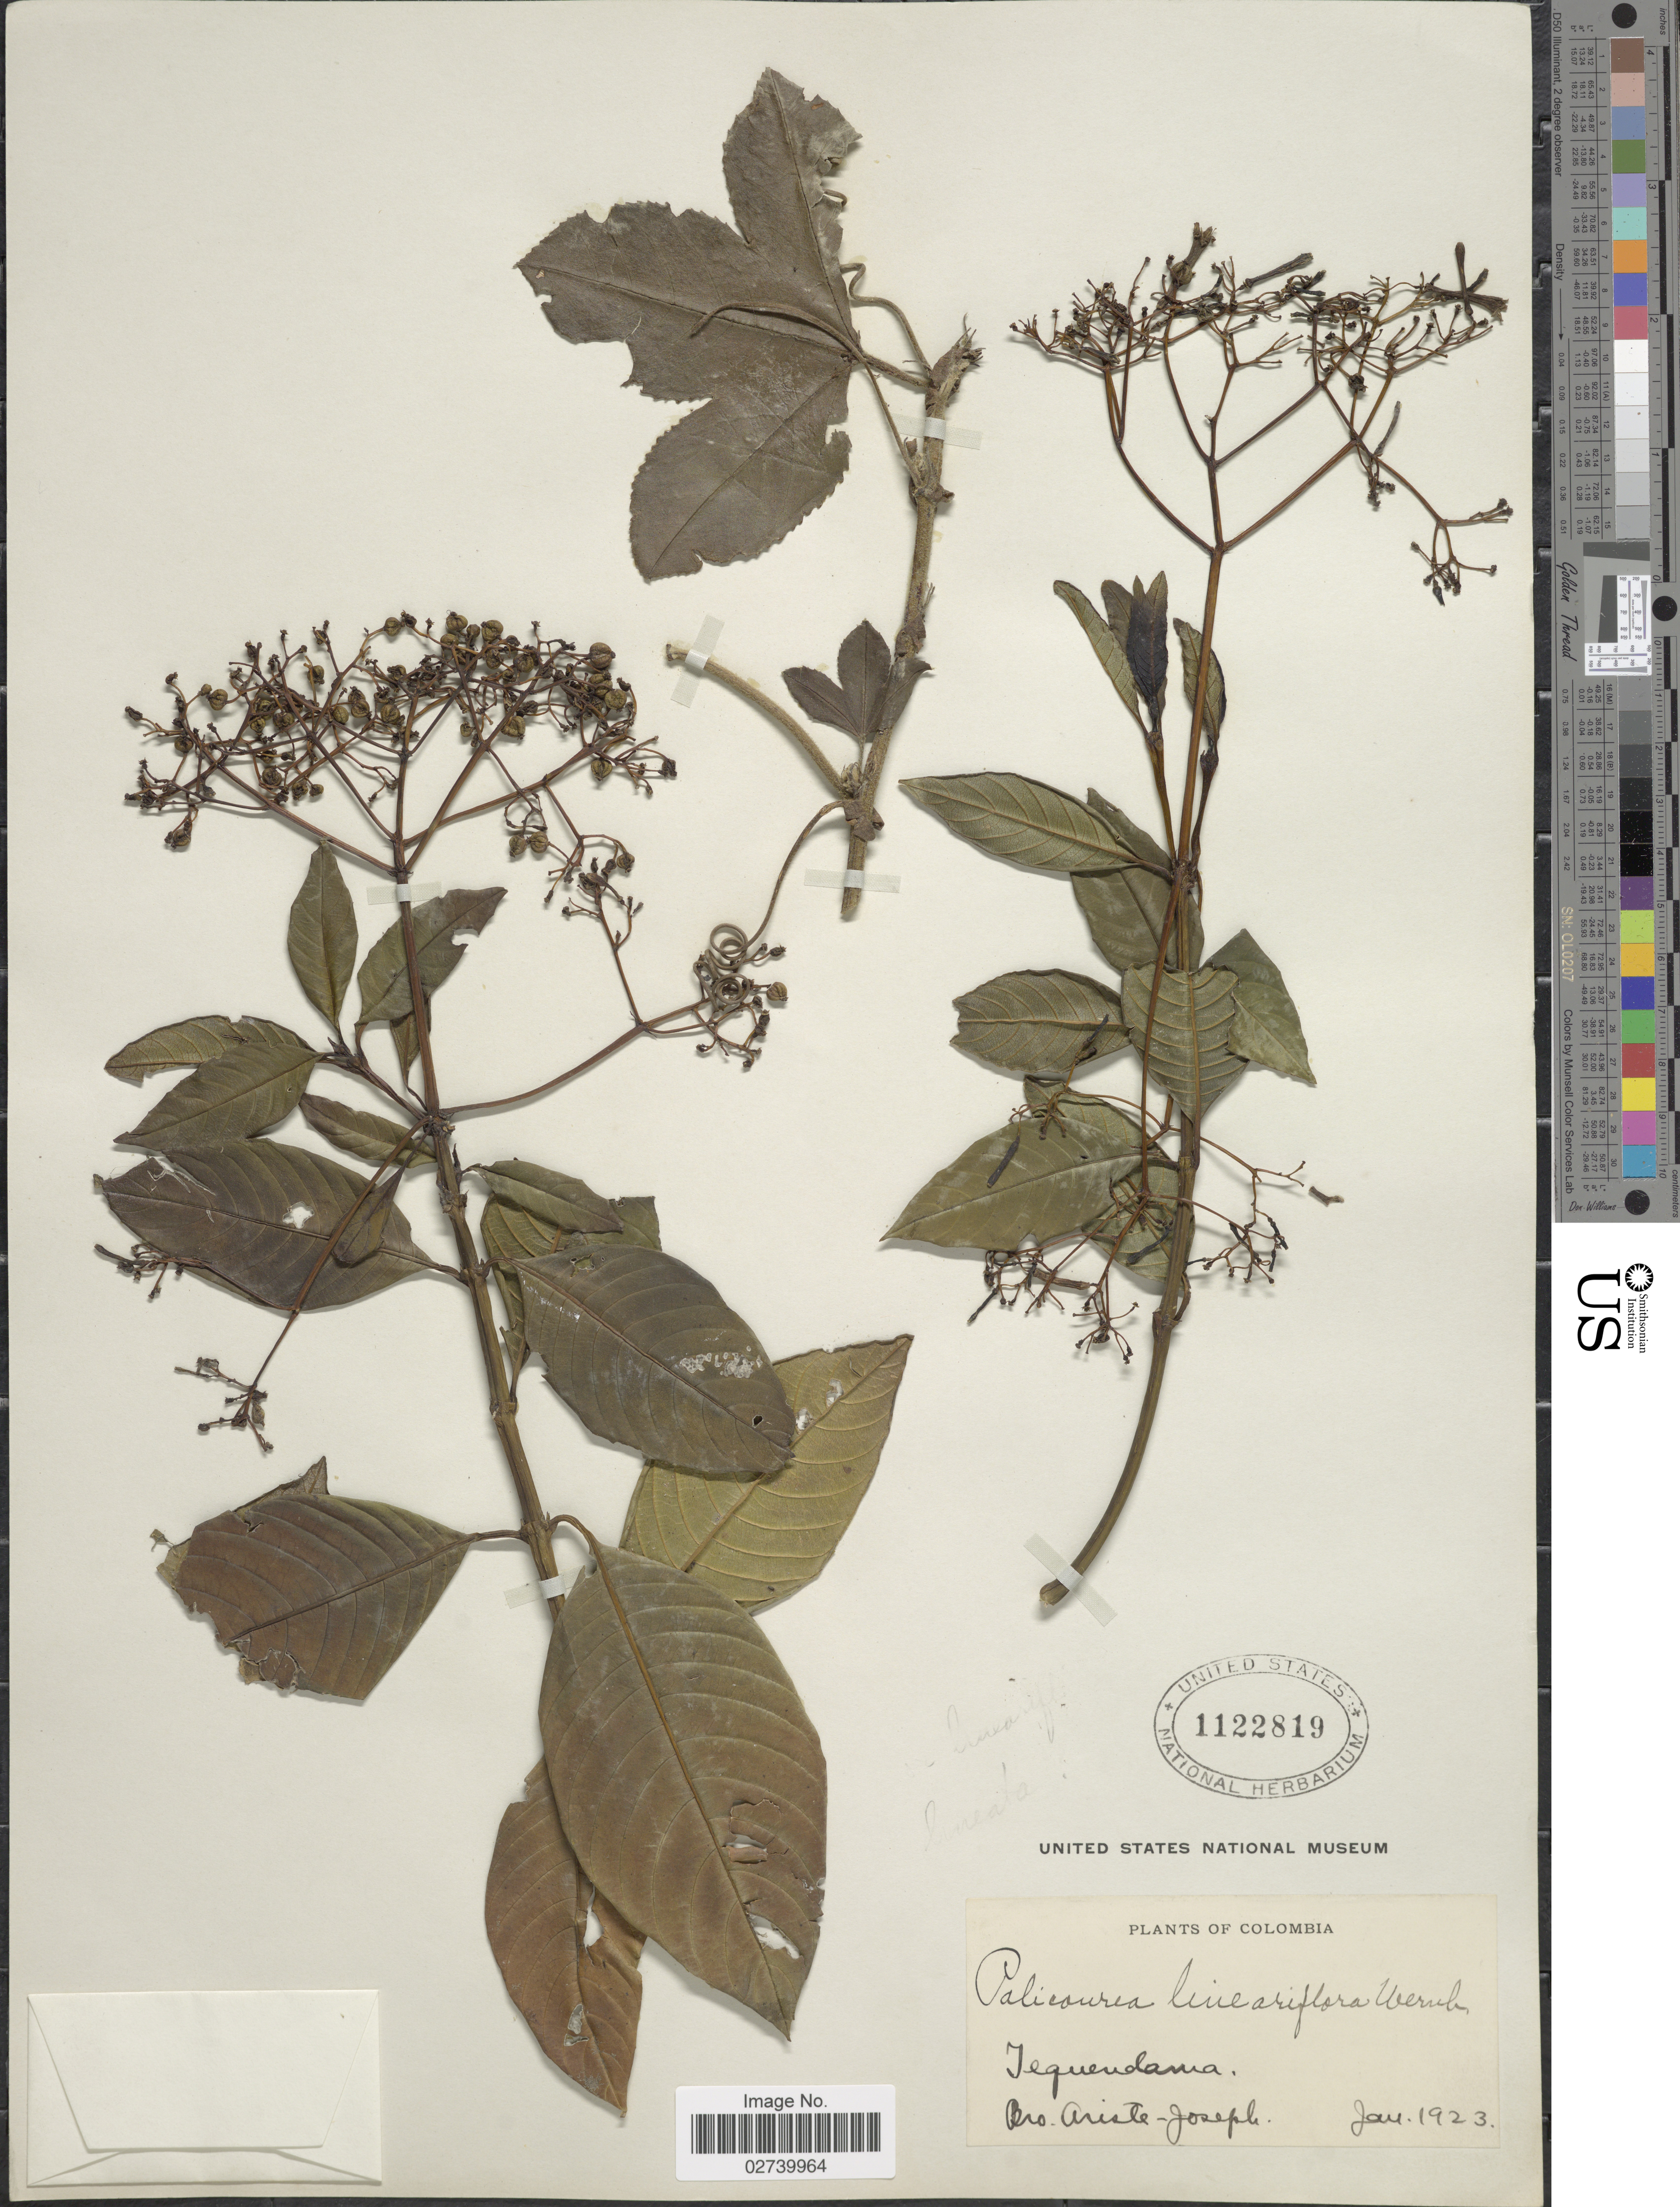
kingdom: Plantae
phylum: Tracheophyta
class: Magnoliopsida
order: Gentianales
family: Rubiaceae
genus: Palicourea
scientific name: Palicourea lineariflora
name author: Wernham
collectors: Bro. Ariste-Joseph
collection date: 1923-01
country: Colombia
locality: Tequendama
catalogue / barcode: US 1122819